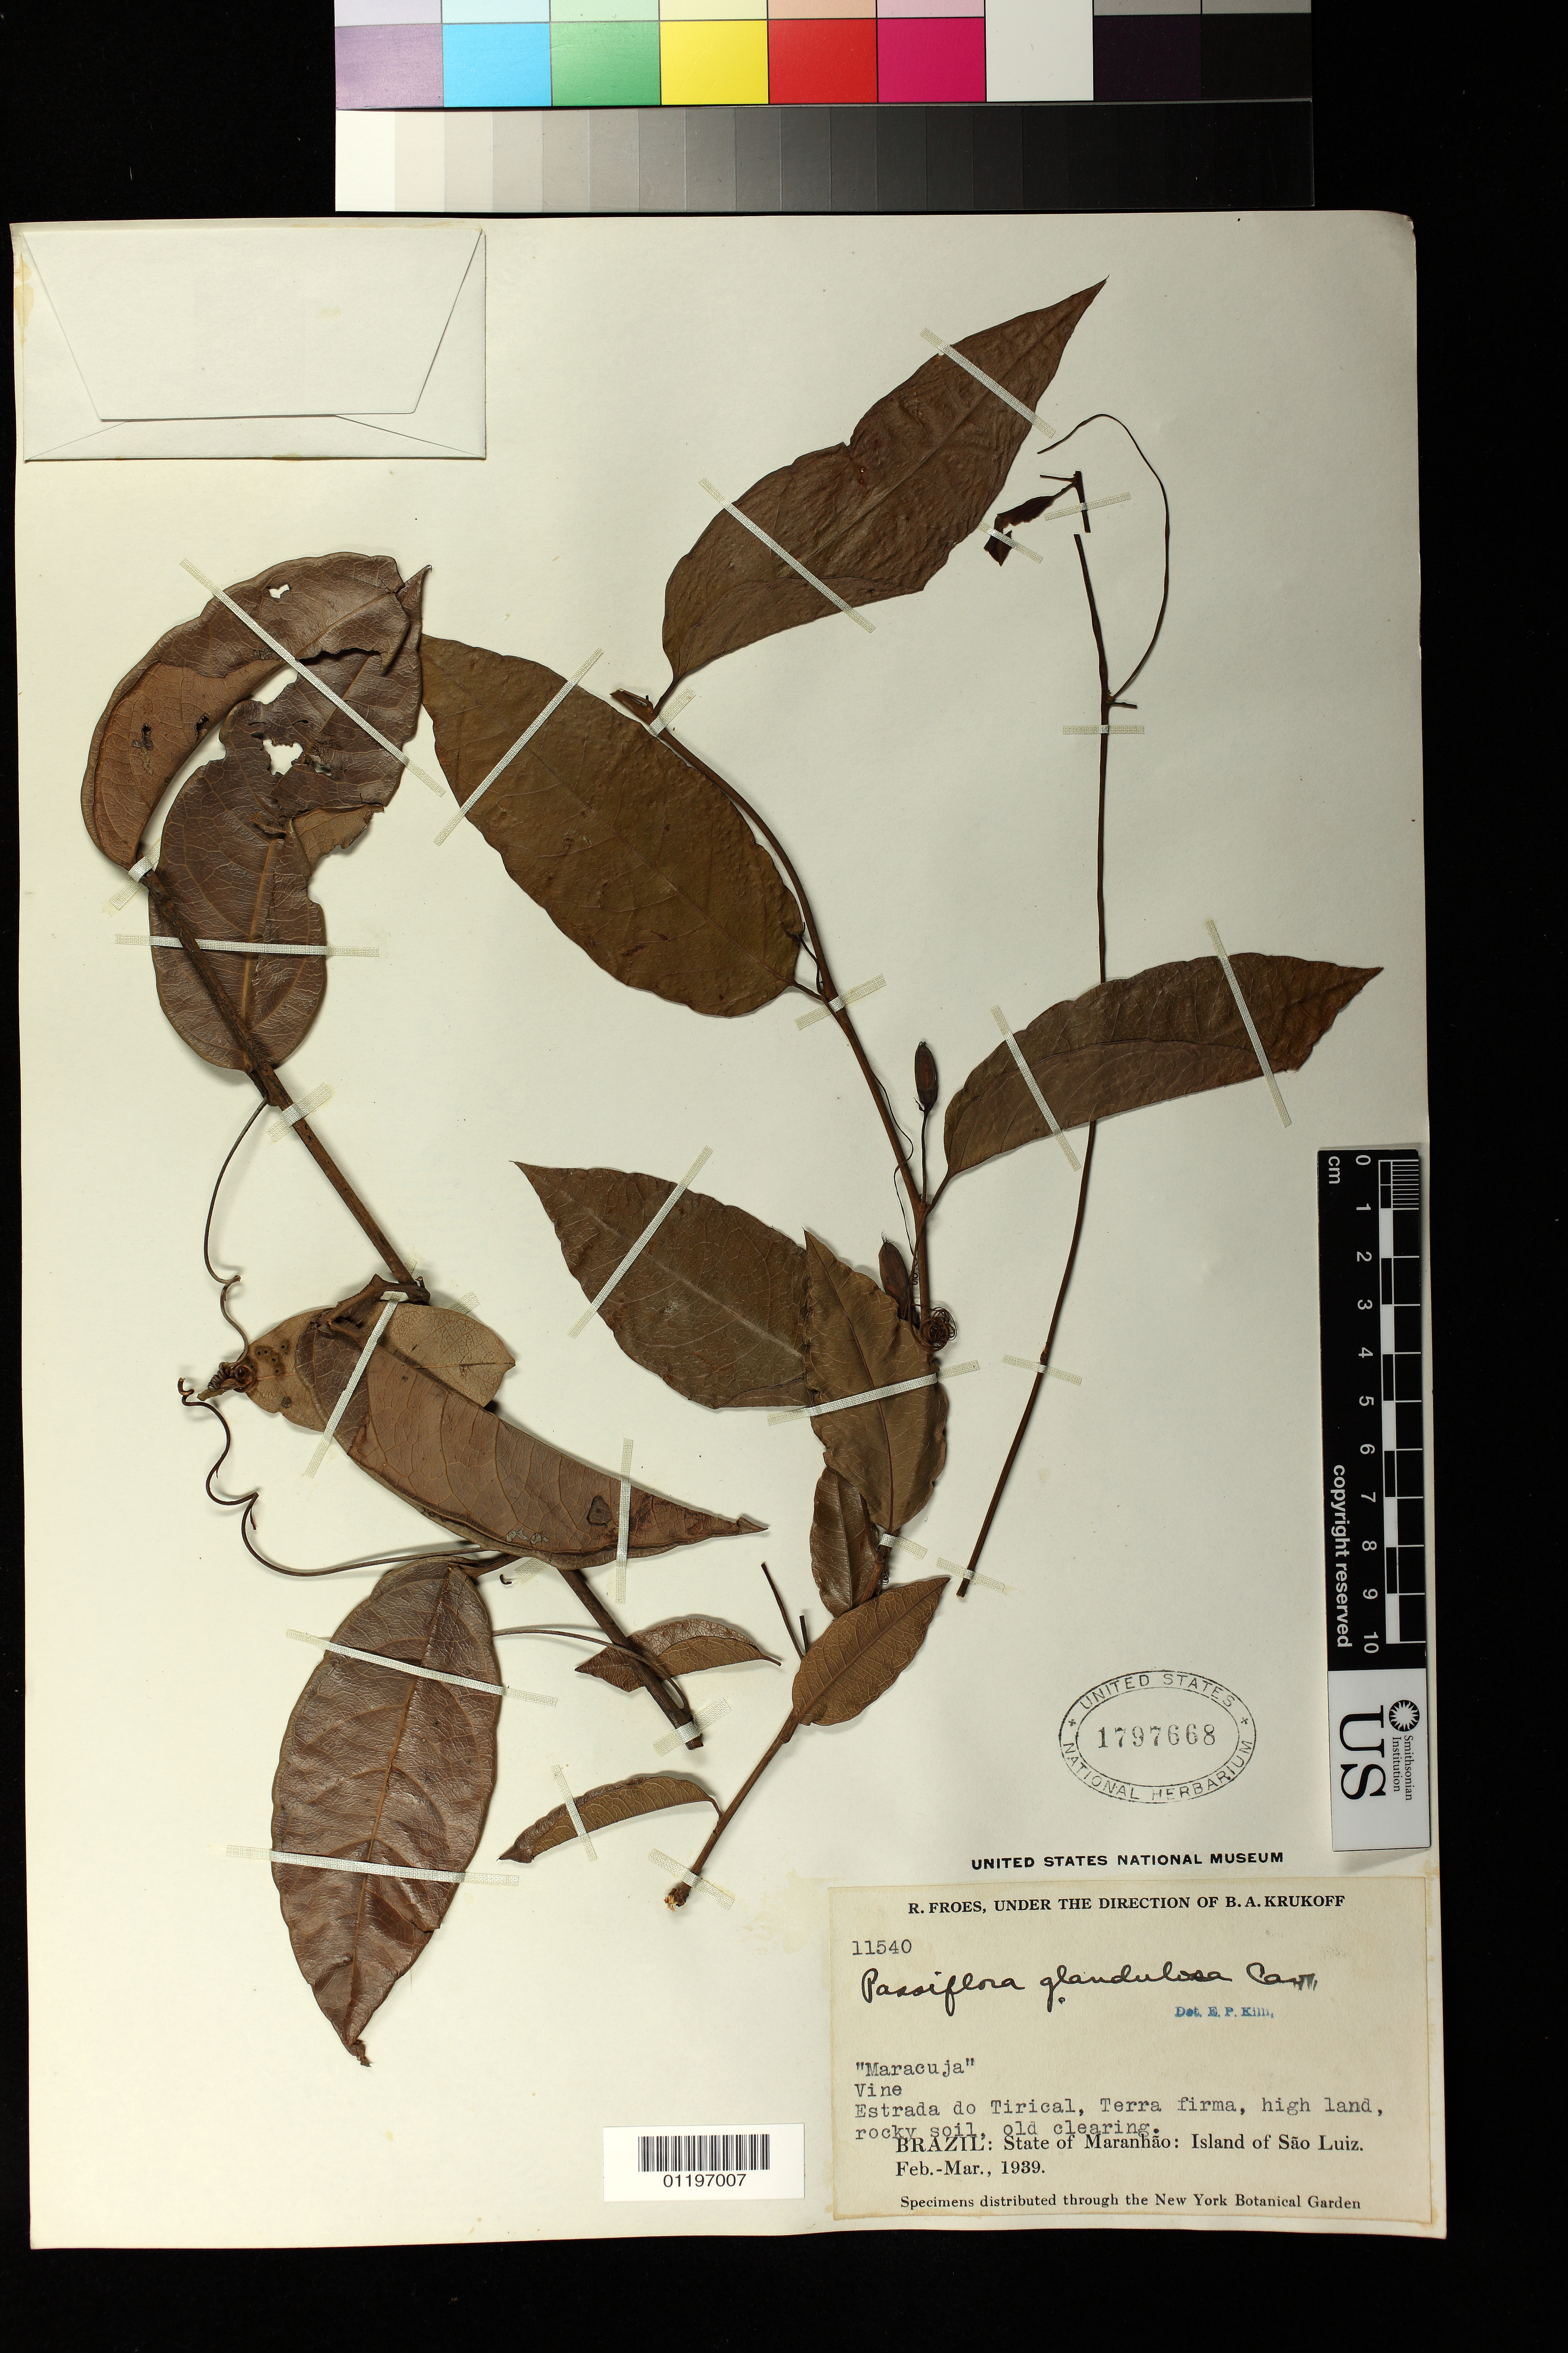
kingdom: Plantae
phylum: Tracheophyta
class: Magnoliopsida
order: Malpighiales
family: Passifloraceae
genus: Passiflora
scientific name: Passiflora glandulosa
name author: Cav.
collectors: R. L. Fróes & B. A. Krukoff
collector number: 11540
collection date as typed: Feb 1939 to -- Mar 1939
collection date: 1939-02/1939-03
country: Brazil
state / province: Maranhão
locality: Estrada do Tirical, Terra firma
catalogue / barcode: US 1797668